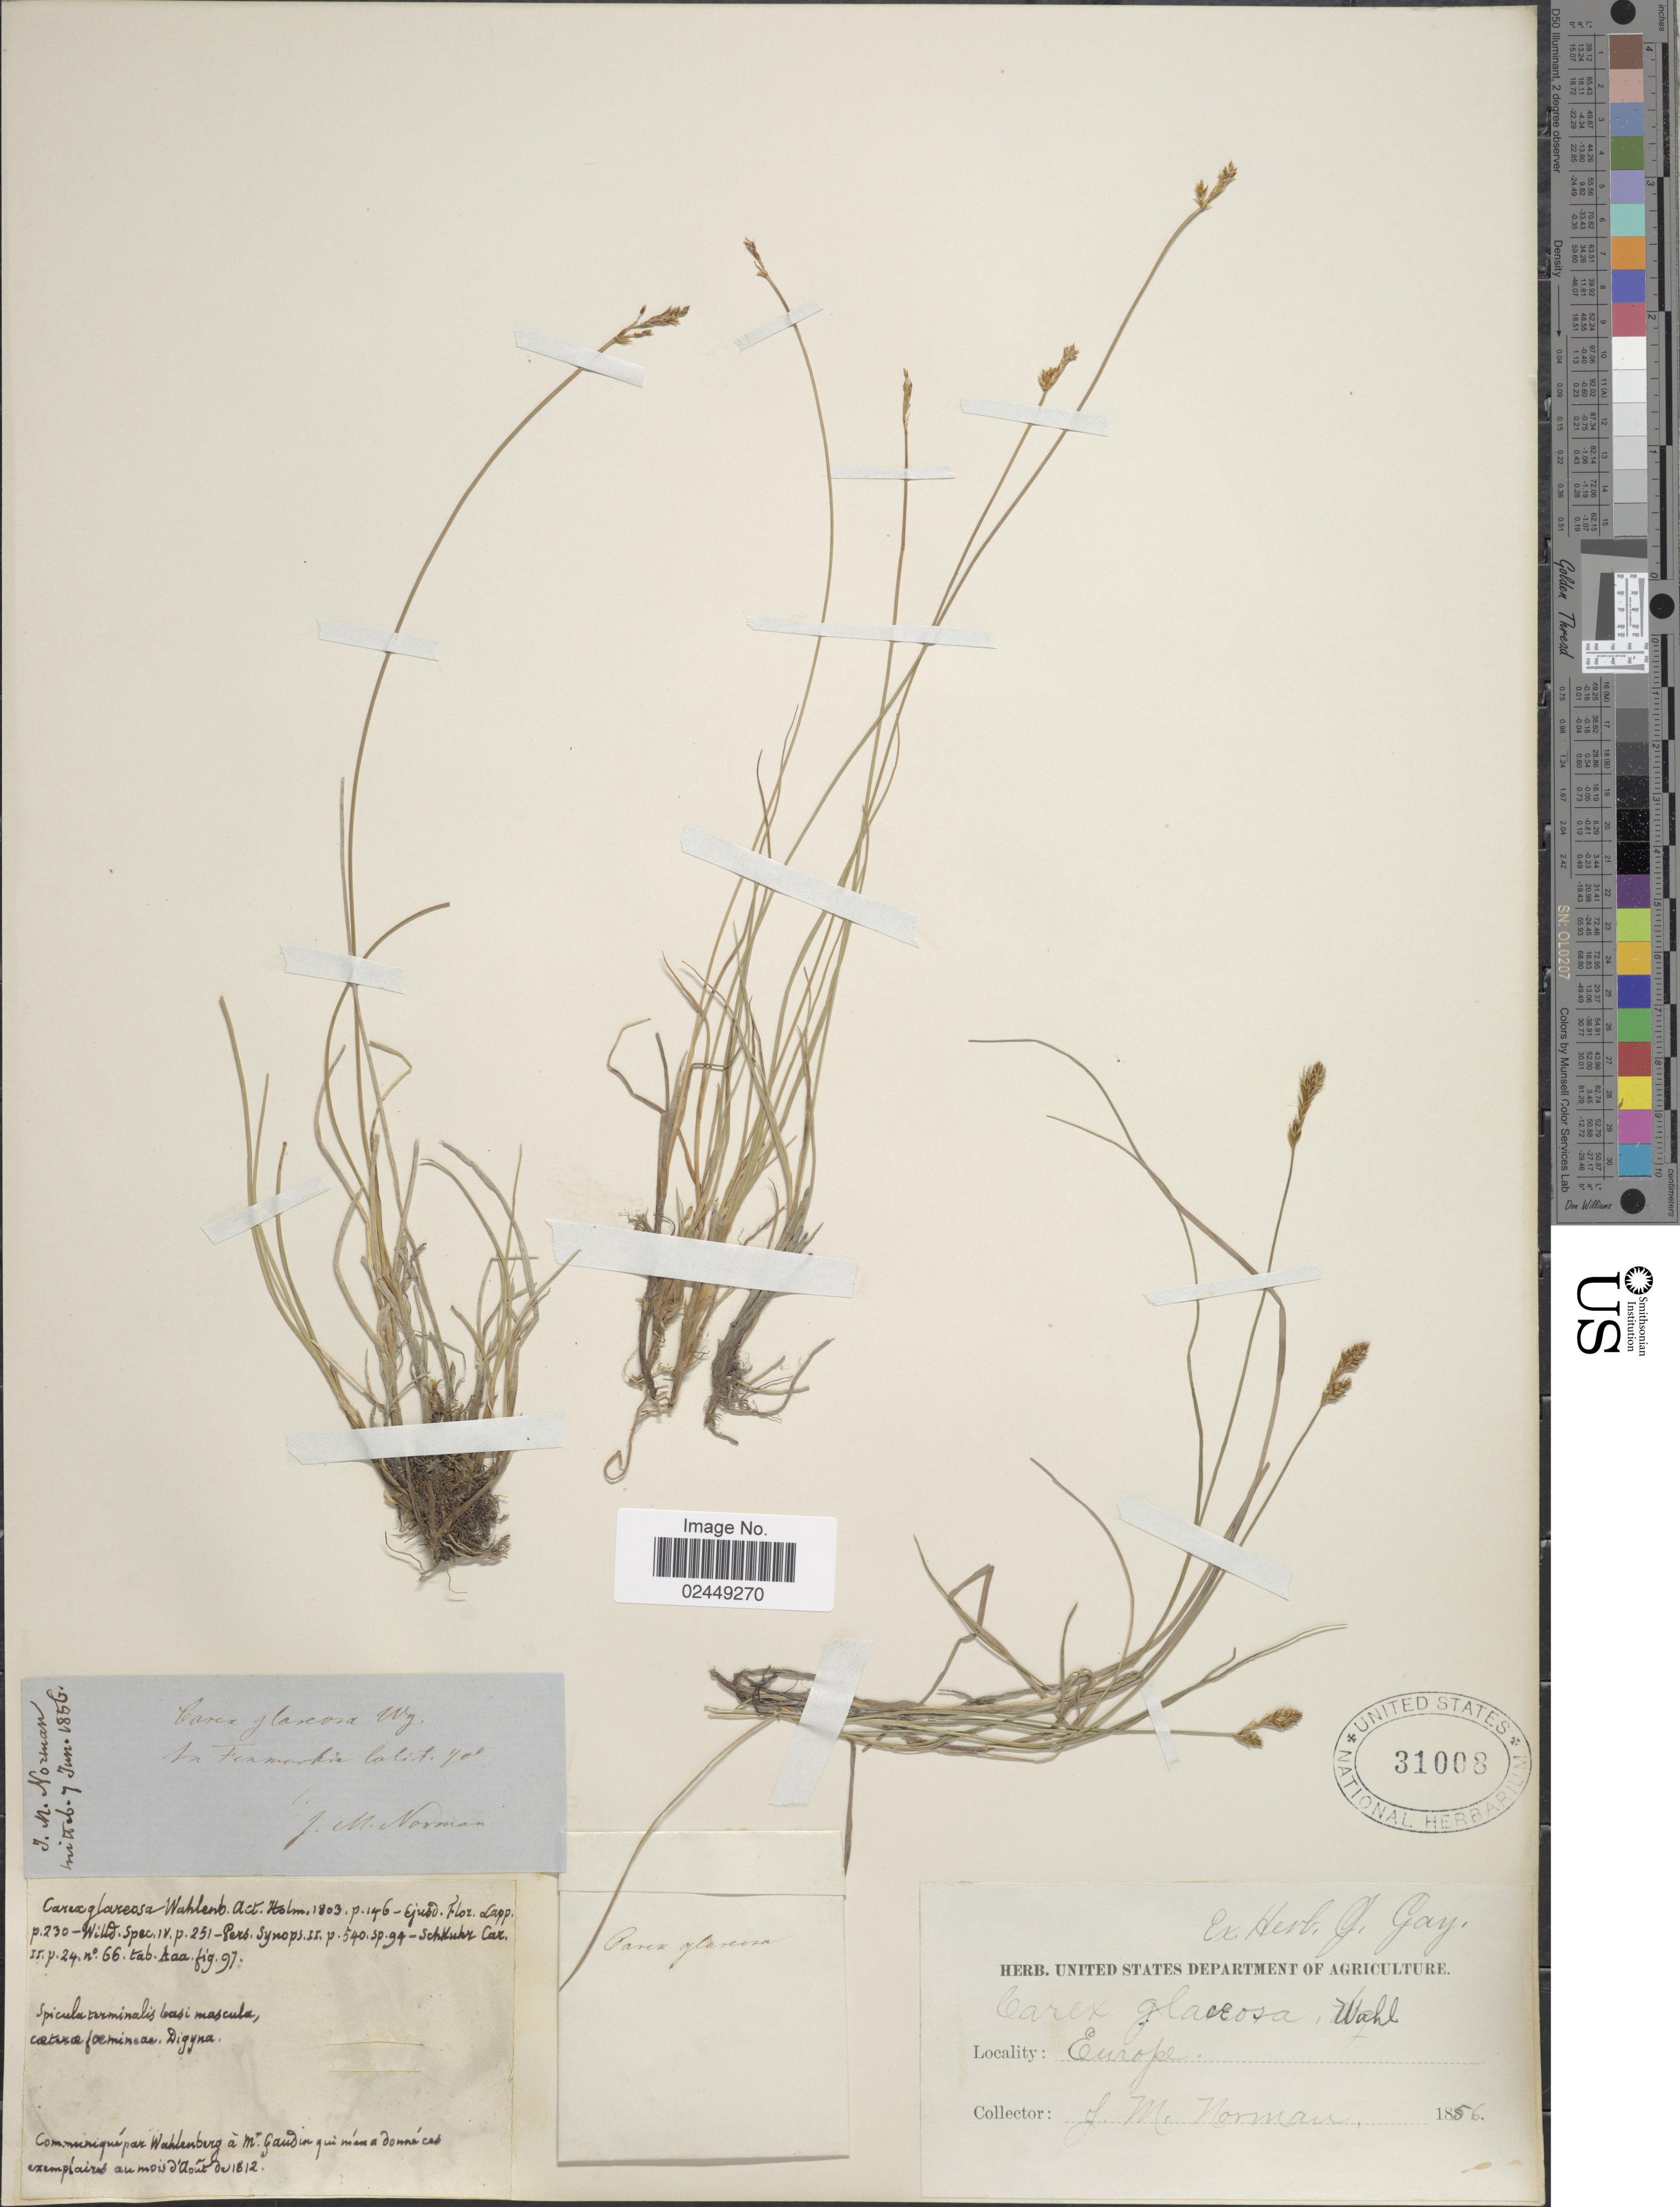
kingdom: Plantae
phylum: Tracheophyta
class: Liliopsida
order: Poales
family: Cyperaceae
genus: Carex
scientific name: Carex glareosa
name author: Schkuhr ex Wahlenb.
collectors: J. Norman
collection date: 1886-06-07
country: Norway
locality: In Finmarkia.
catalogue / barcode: US 31008